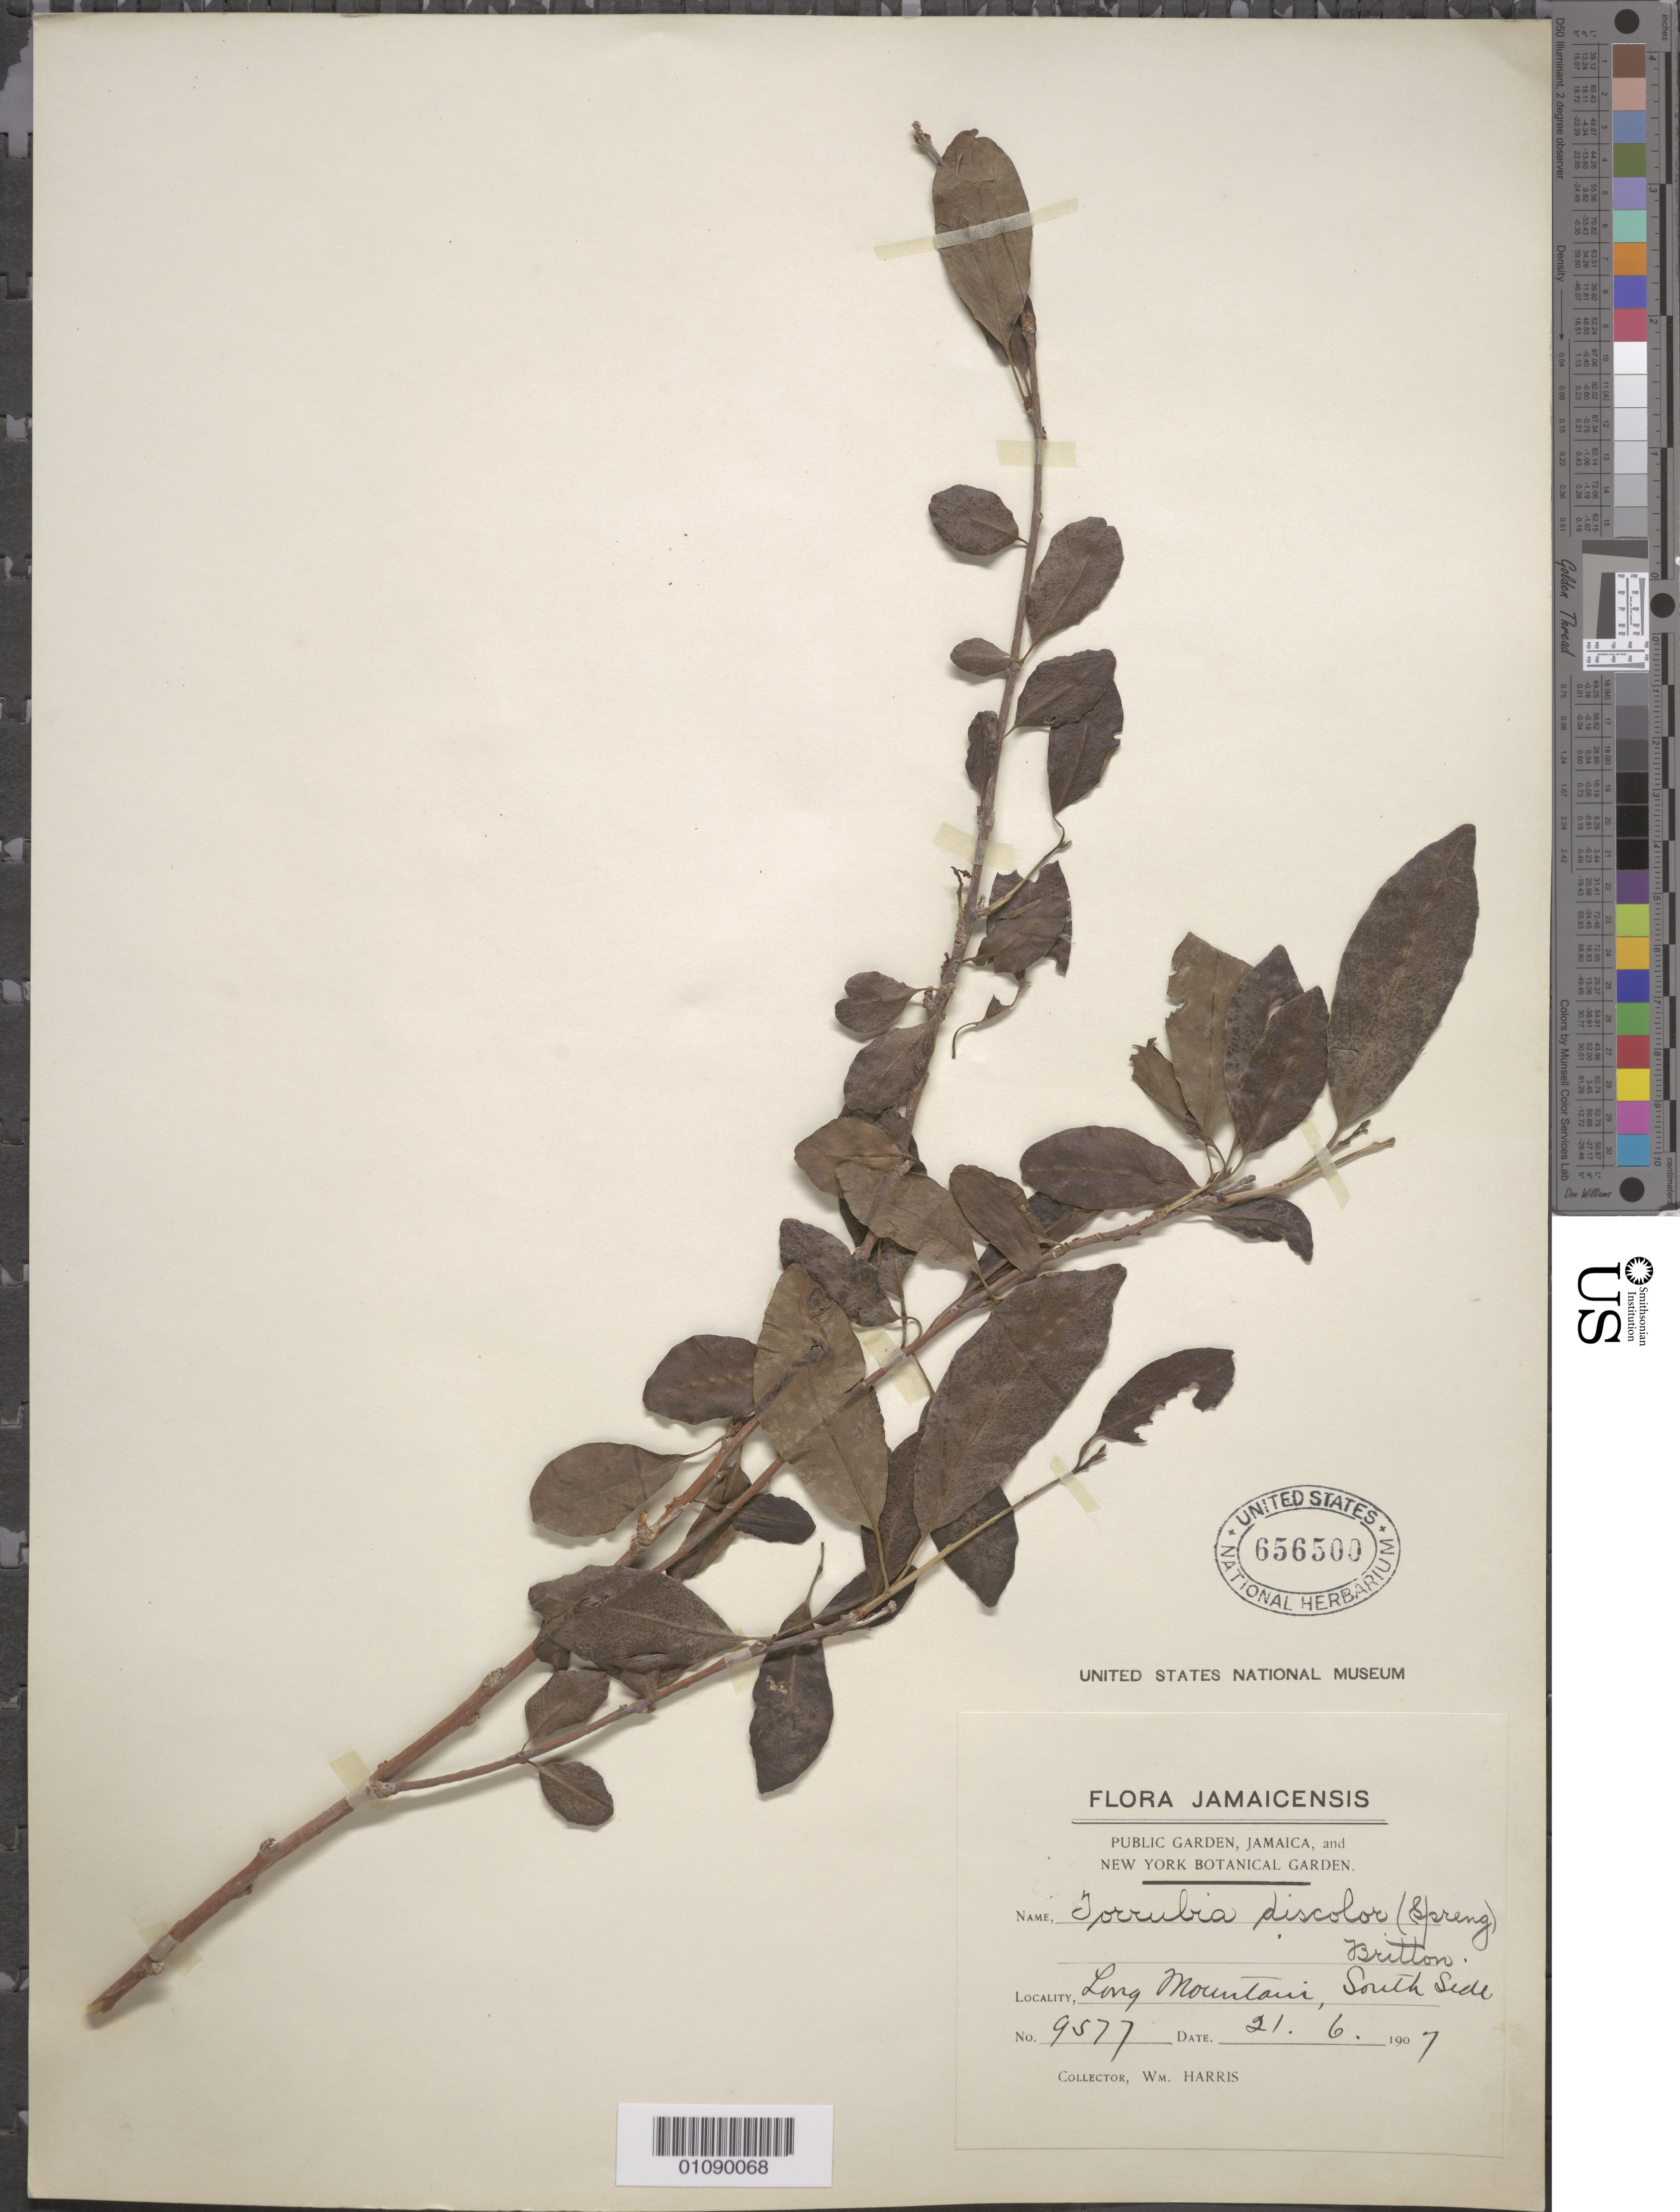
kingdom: Plantae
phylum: Tracheophyta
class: Magnoliopsida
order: Caryophyllales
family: Nyctaginaceae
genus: Guapira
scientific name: Guapira discolor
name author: (Spreng.) Little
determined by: Strong, Mark T., (BOT), Smithsonian Institution - National Museum of Natural History (UNITED STATES)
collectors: W. Harris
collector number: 9577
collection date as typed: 21 Jun 1907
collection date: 1907-06-21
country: Jamaica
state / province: Kingston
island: Jamaica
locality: St andrew, Kingston, Long Mountain S side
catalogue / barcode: US 656500